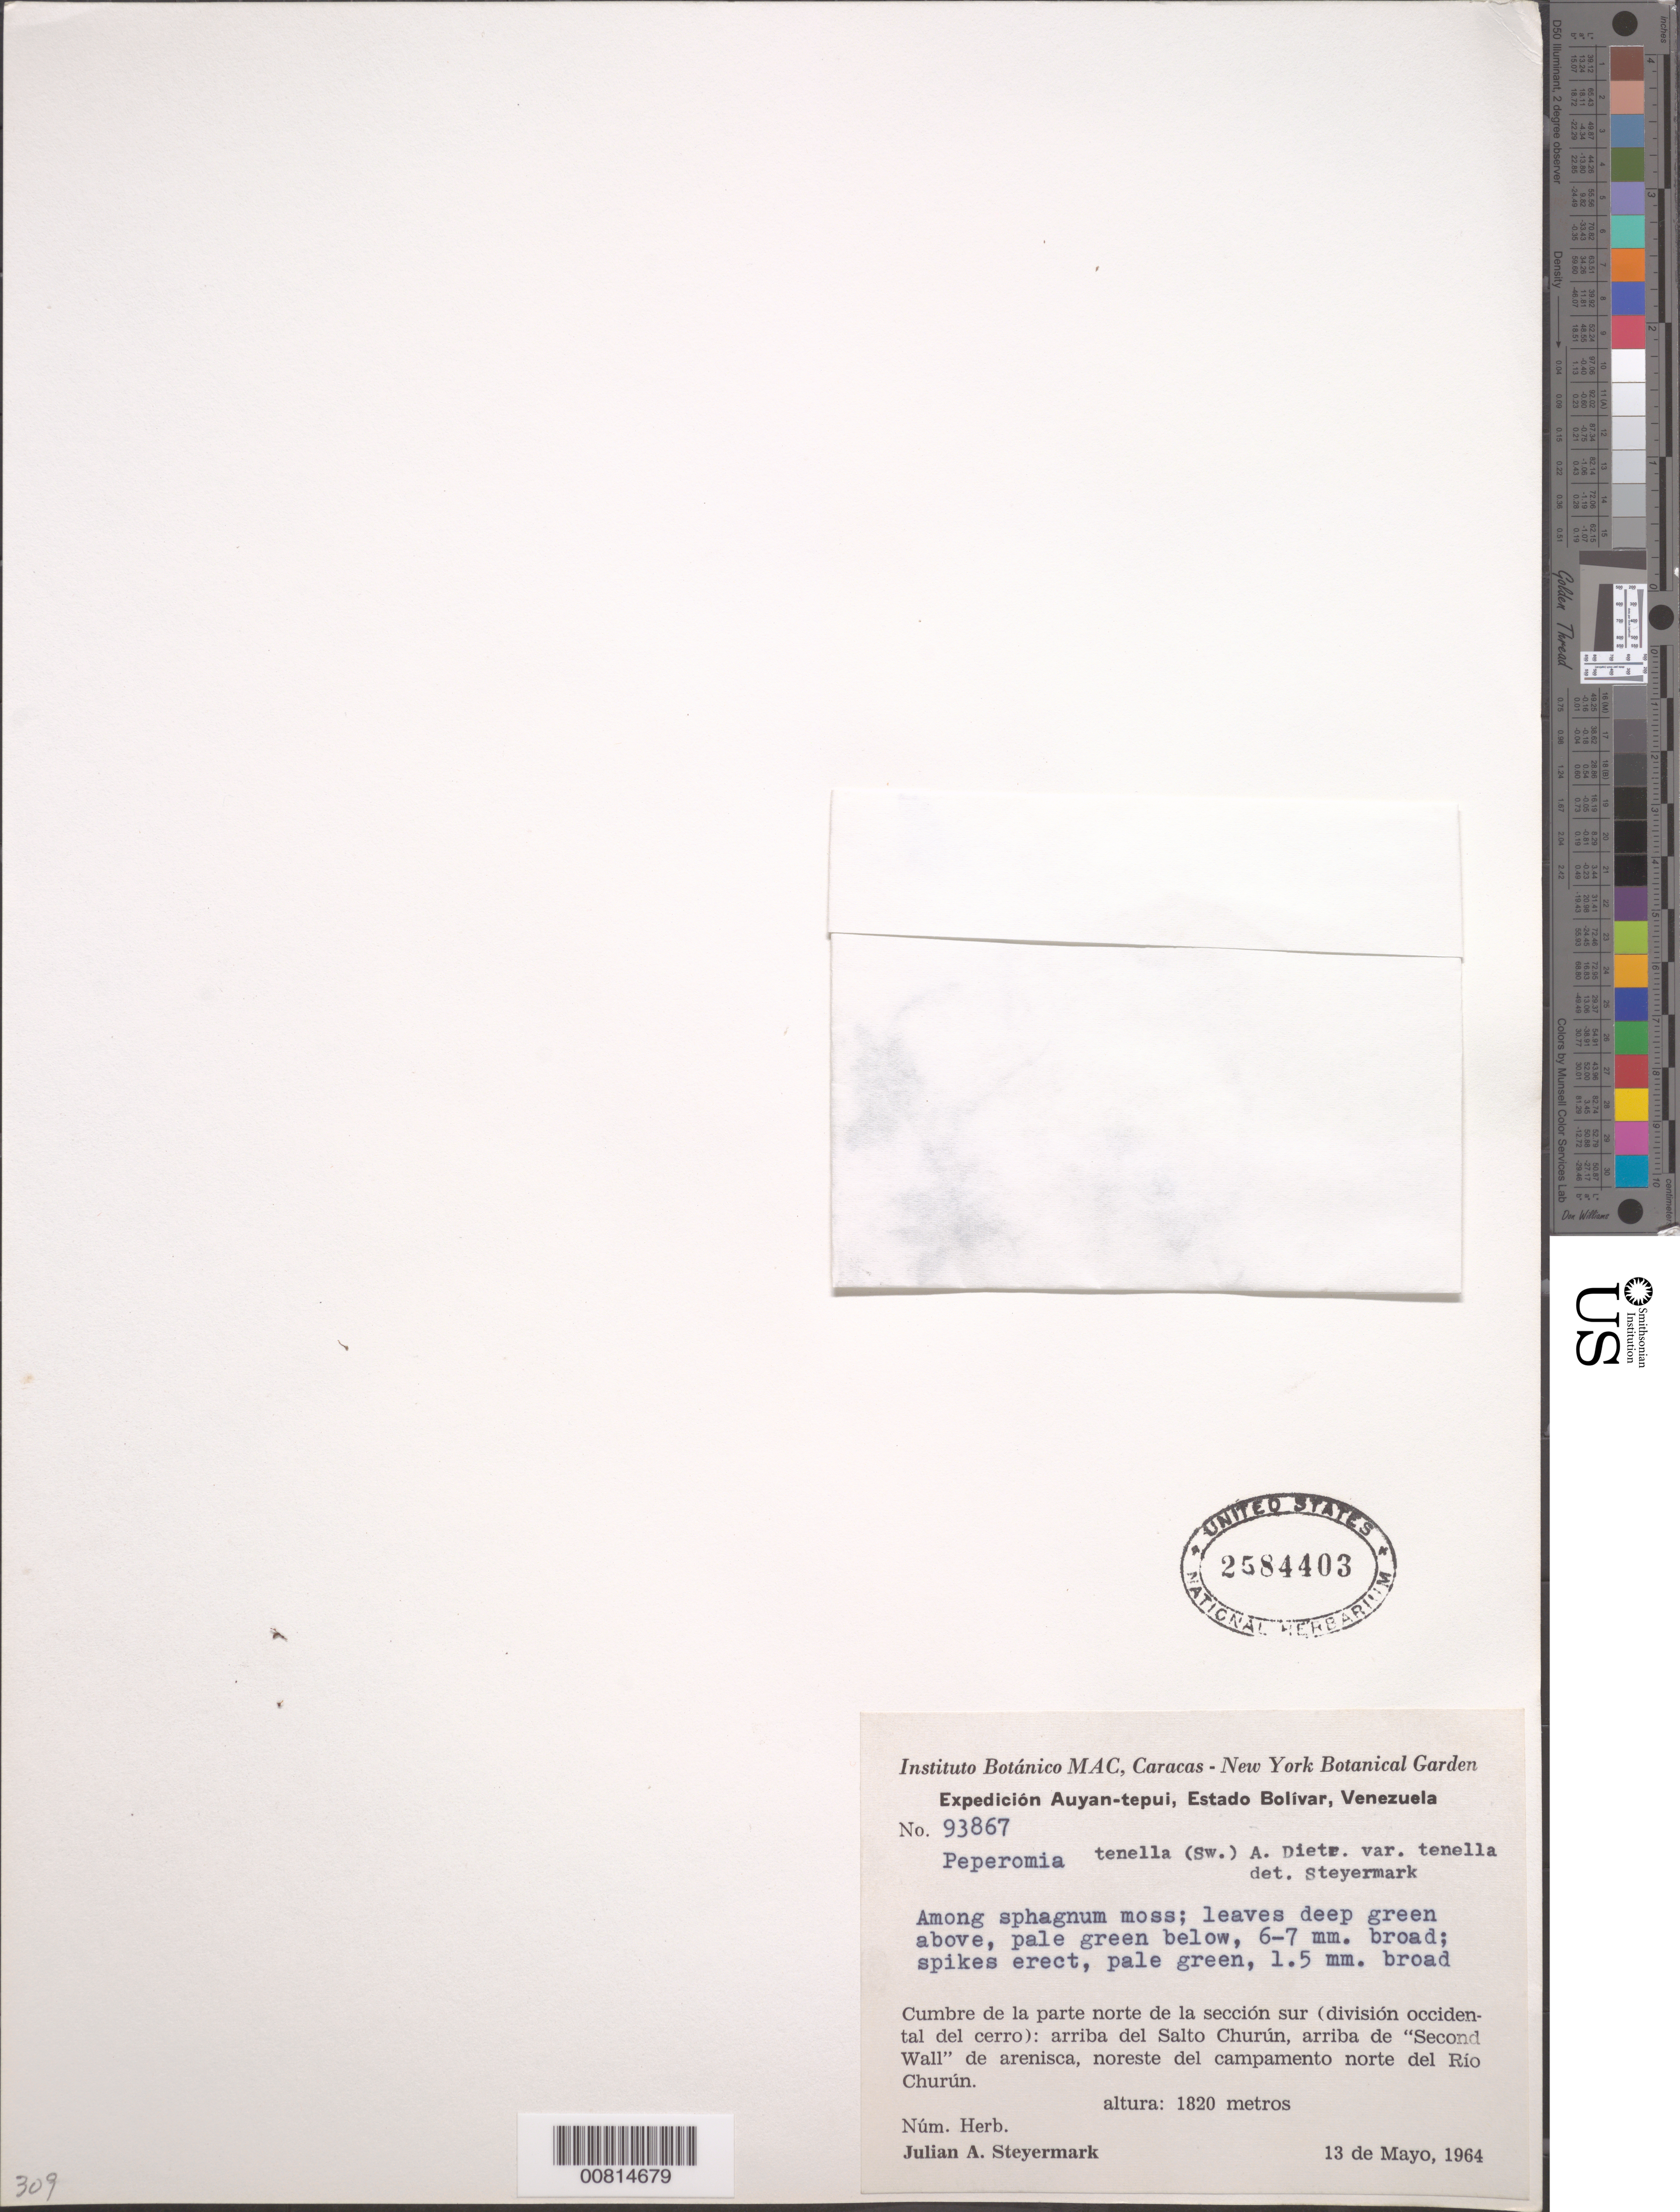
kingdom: Plantae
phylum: Tracheophyta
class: Magnoliopsida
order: Piperales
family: Piperaceae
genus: Peperomia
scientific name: Peperomia tenella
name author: (Sw.) A. Dietr.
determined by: Steyermark, Julian A., (VEN)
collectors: J. Steyermark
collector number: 93867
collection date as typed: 13-May-64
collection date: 1964-05-13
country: Venezuela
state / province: Bolívar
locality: Auyan-tepuí, cumbre de la parte norte de la seccion sur (division occidental); Salto Churón, arriba de "Second Wall", NE del campamento N del Río Churún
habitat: Among sphagnum moss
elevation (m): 1820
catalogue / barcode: US 2584403